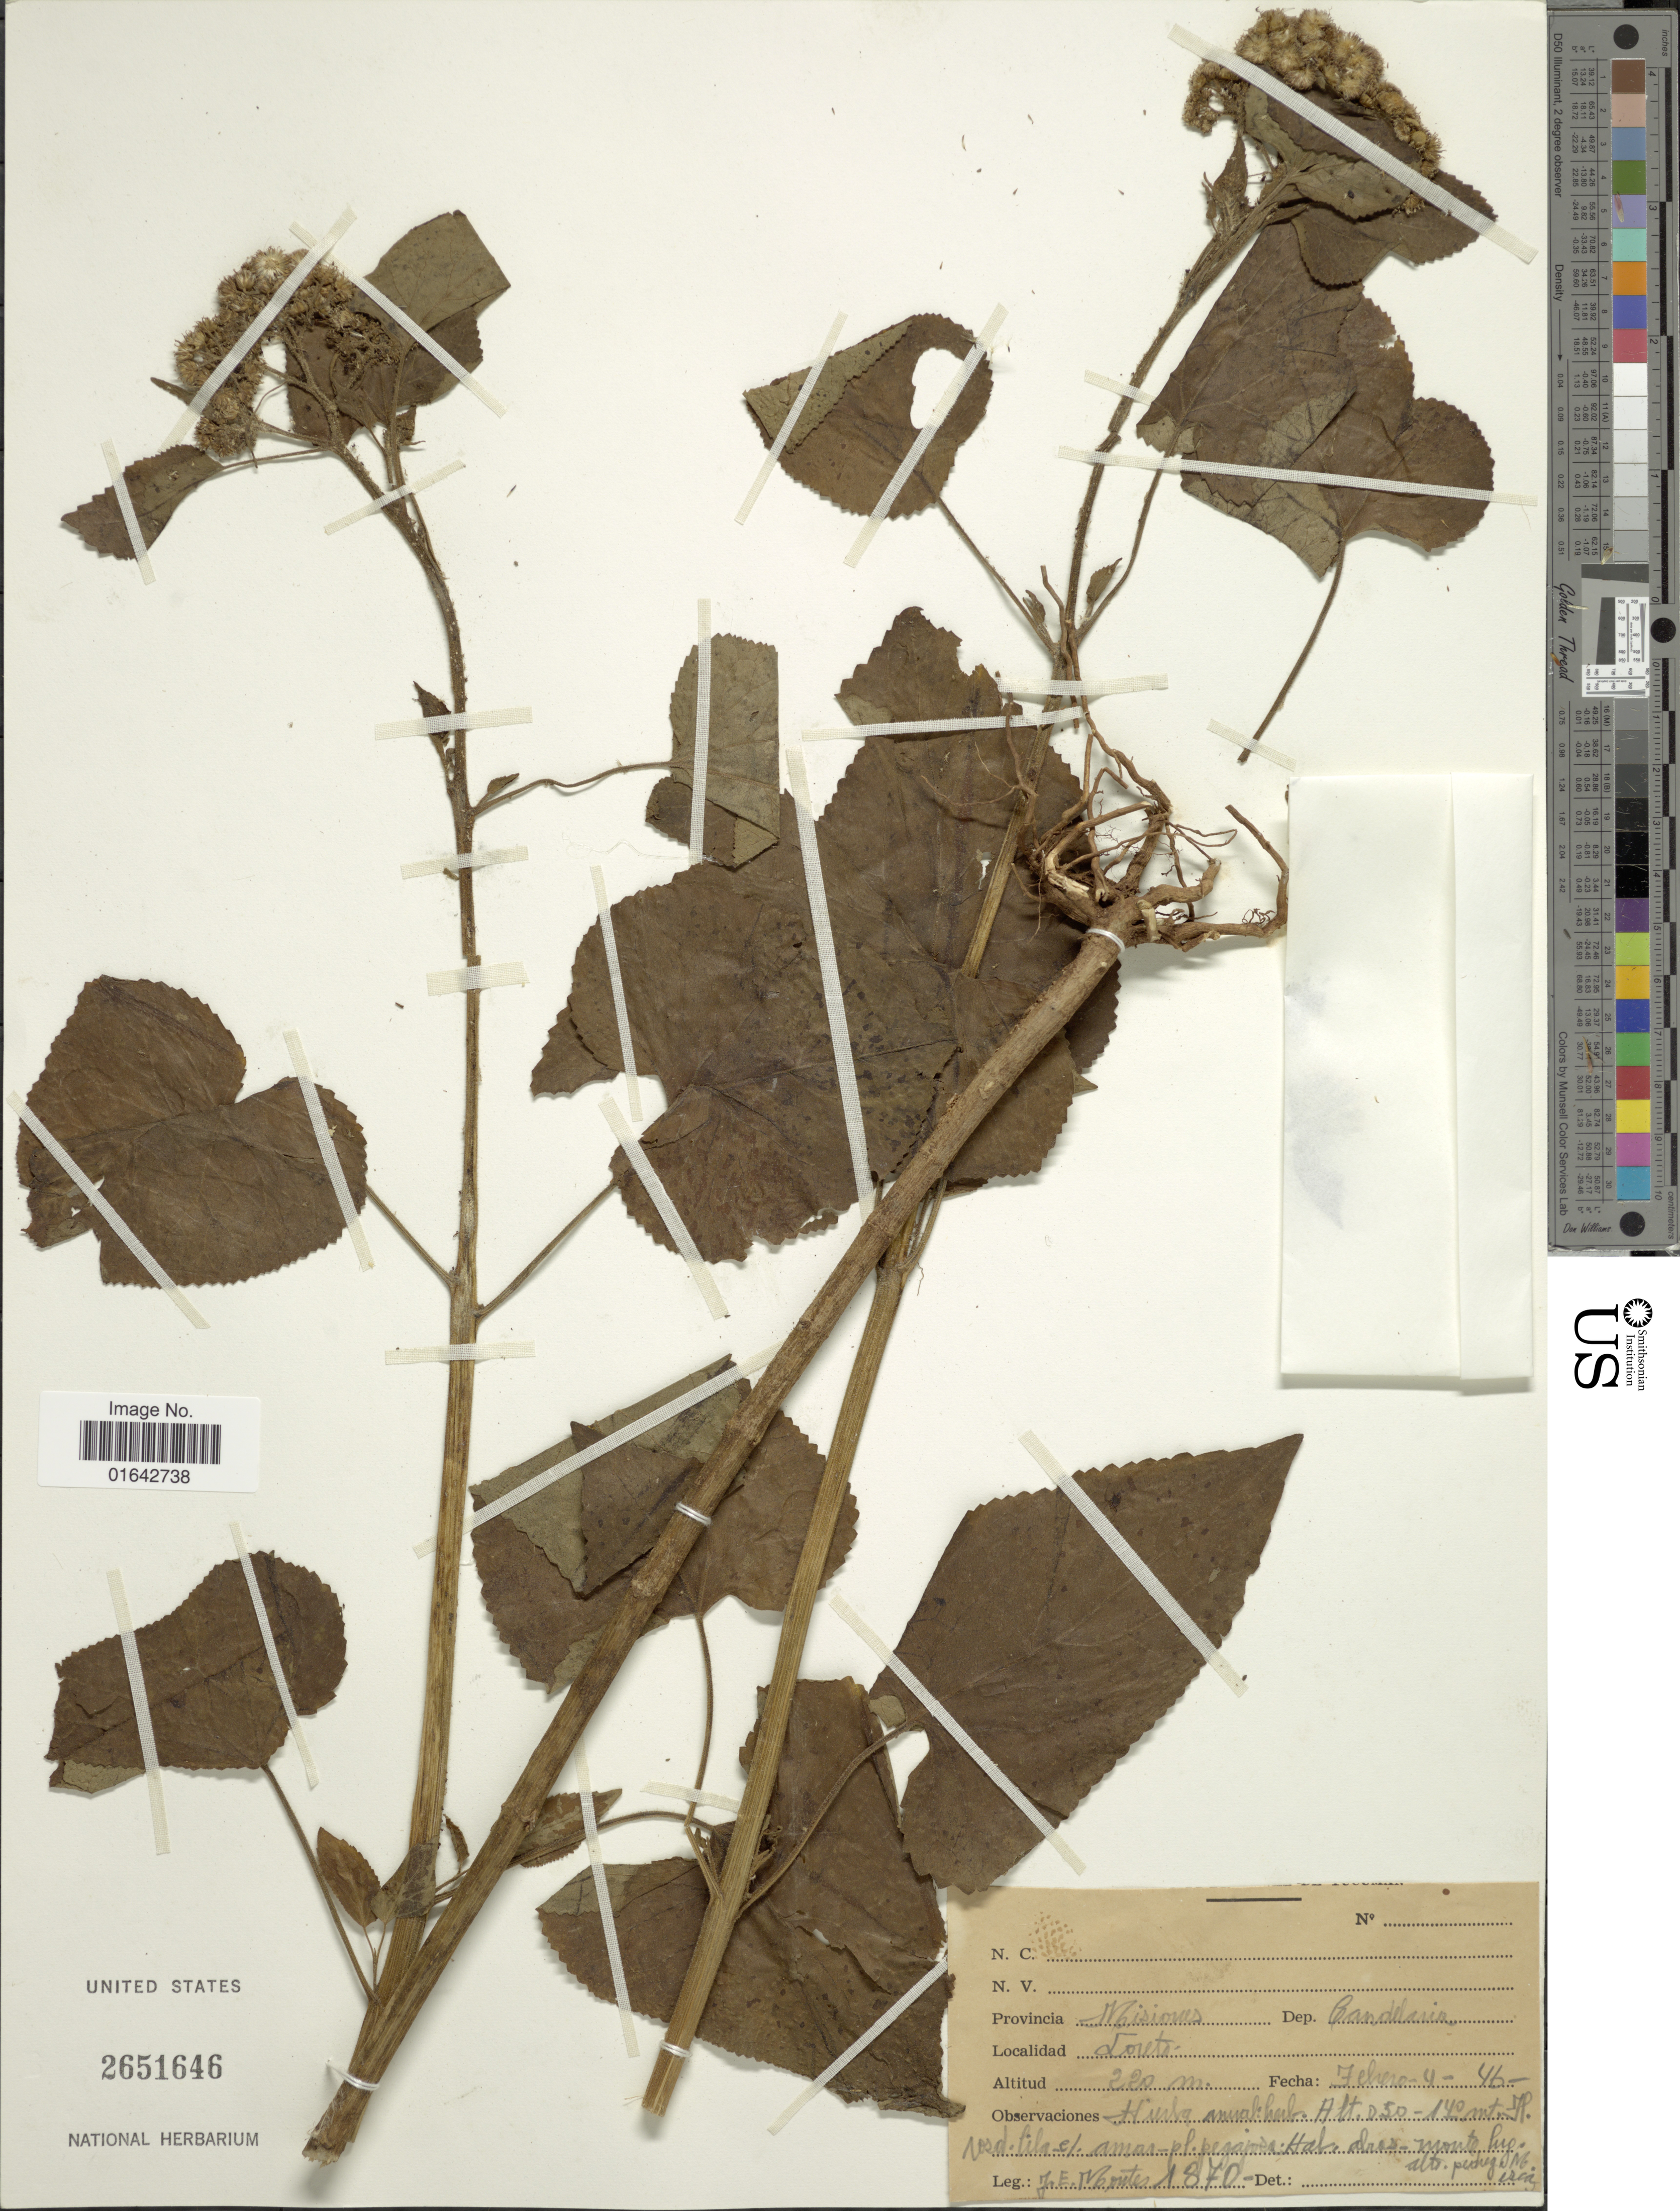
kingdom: Plantae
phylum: Tracheophyta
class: Magnoliopsida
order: Asterales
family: Asteraceae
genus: Urolepis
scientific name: Urolepis hecatantha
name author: (DC.) R.M. King & H. Rob.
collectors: J. E. Montes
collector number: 1870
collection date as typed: Transcribed d/m/y: 4/2/46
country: Argentina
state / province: Misiones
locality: Provincia Misiones, Dep. Candelaria, Loreto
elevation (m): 220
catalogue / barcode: US 2651646